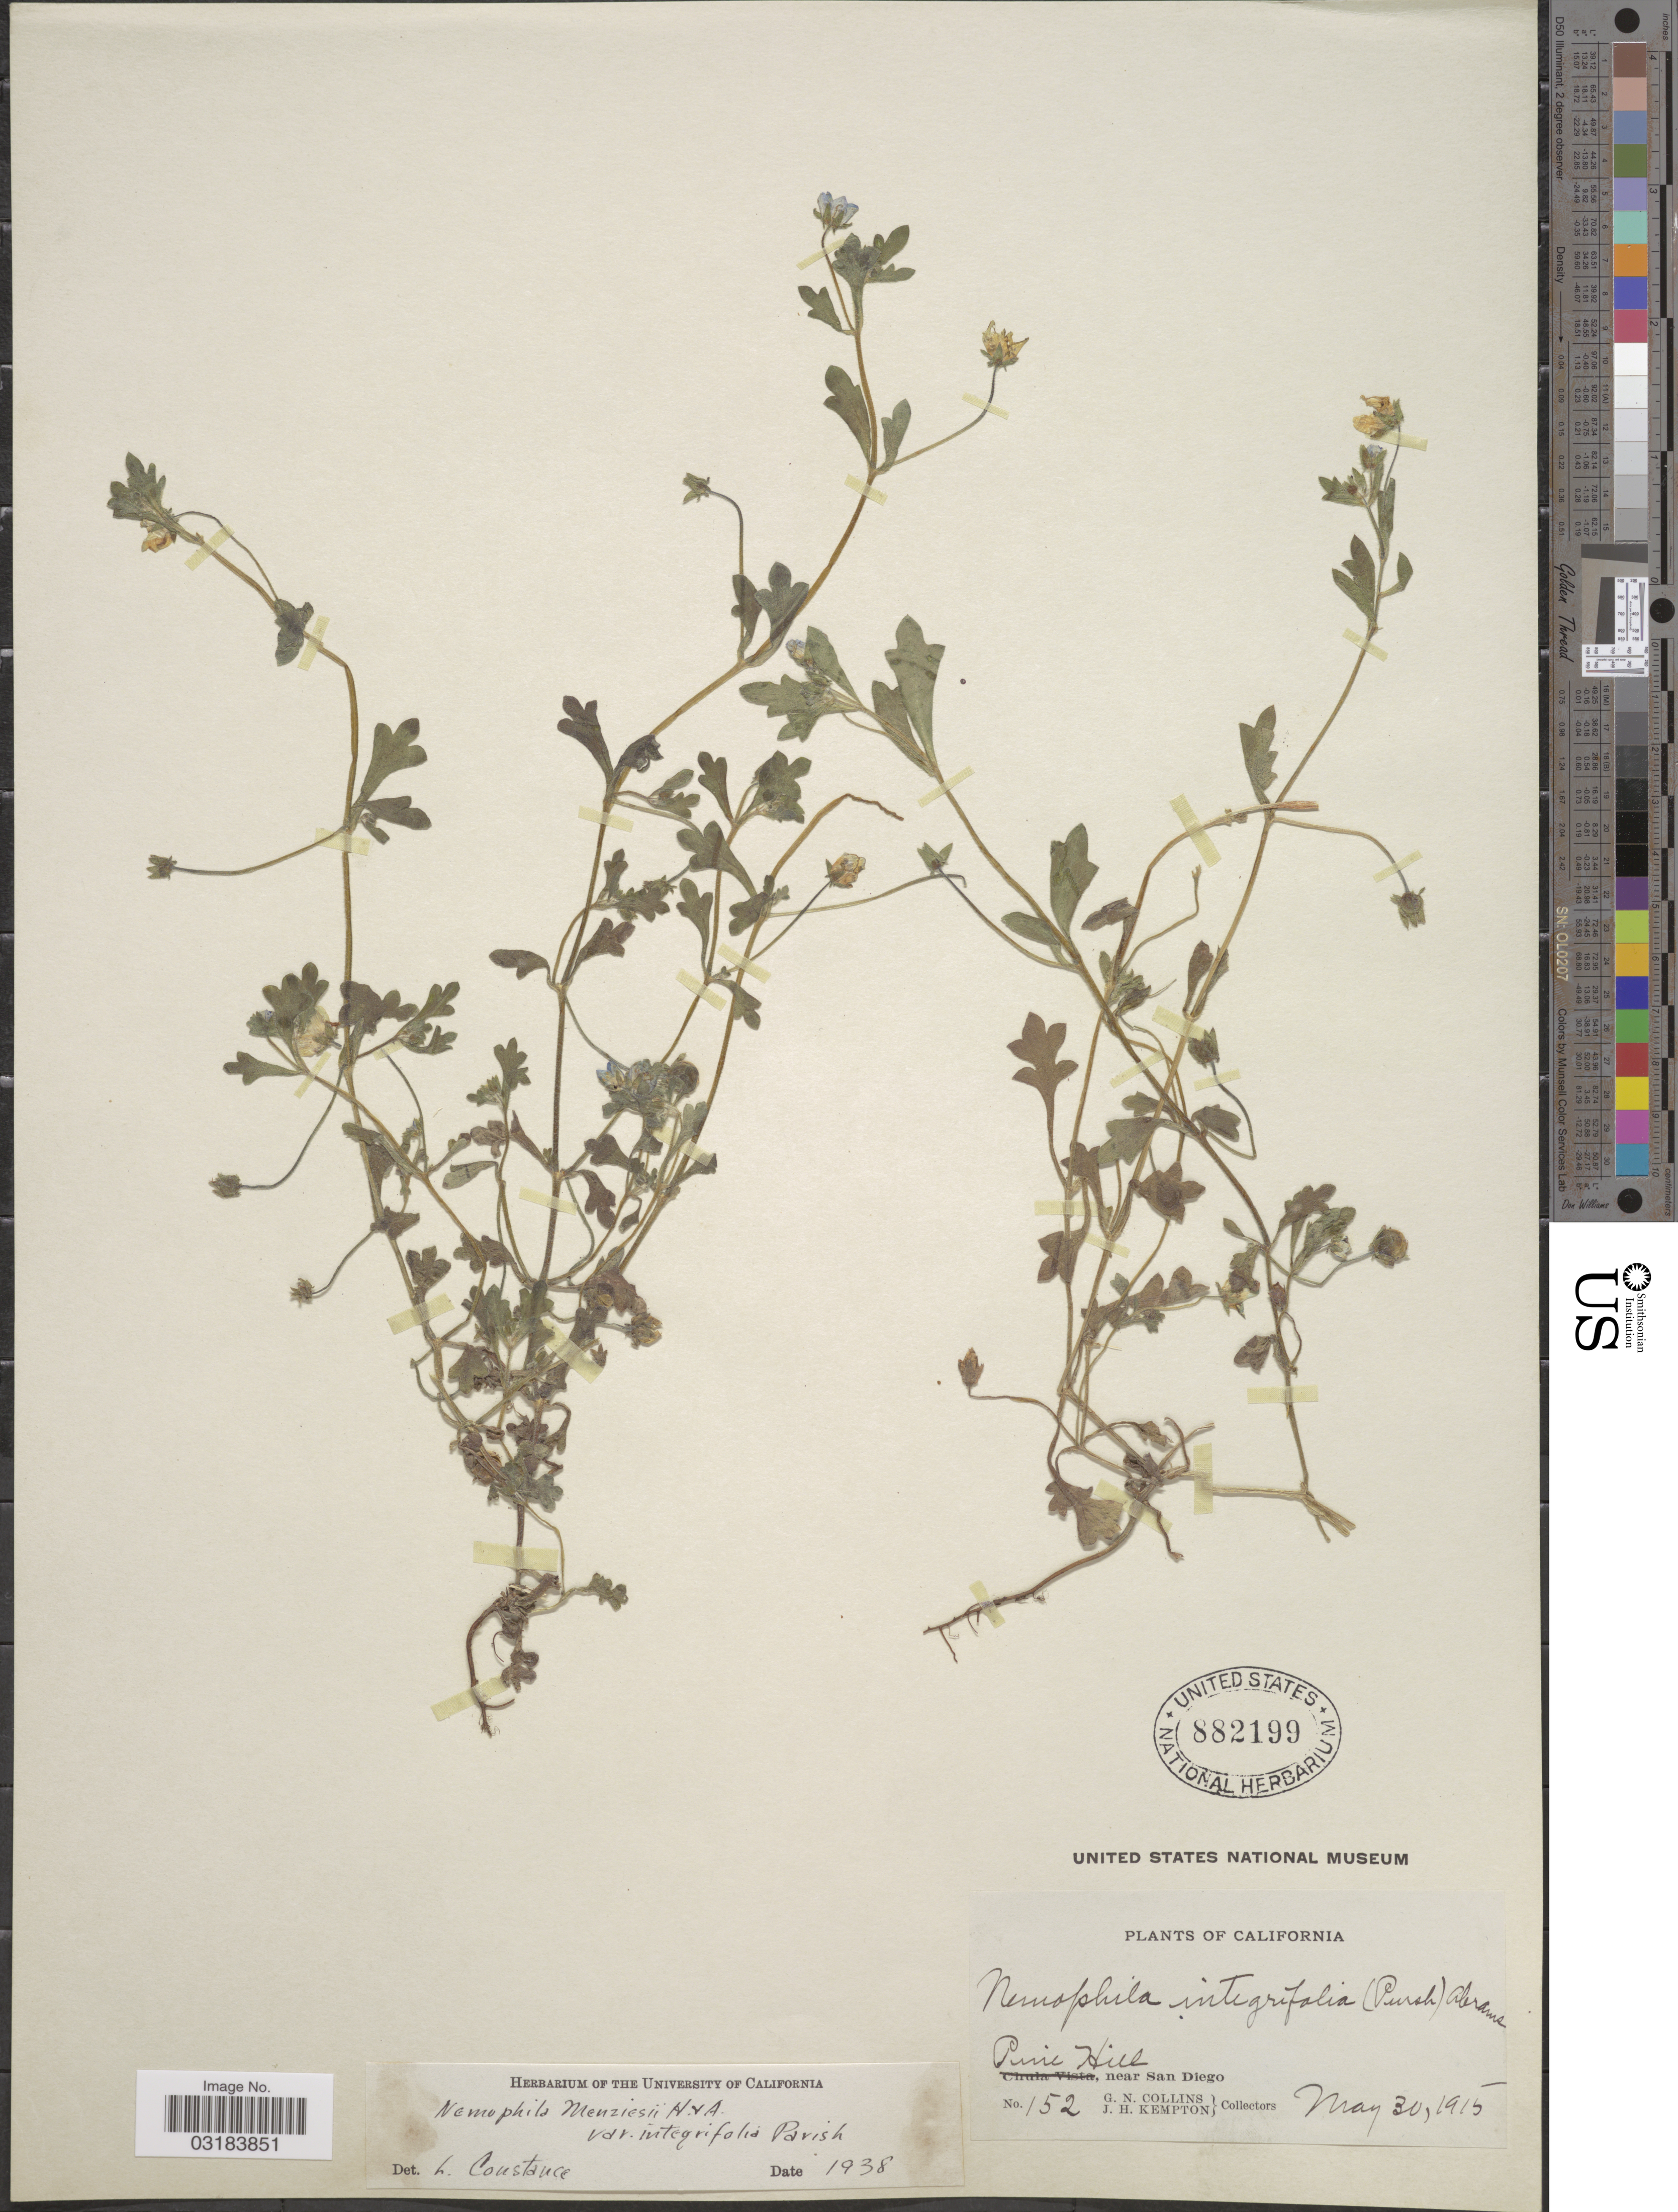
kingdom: Plantae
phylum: Tracheophyta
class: Magnoliopsida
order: Boraginales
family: Hydrophyllaceae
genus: Nemophila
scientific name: Nemophila menziesii var. integrifolia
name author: Hook. & Arn.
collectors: G. Collins & J. H. Kempton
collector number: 152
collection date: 1915-05-30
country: United States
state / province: California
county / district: San Diego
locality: Pine Hill, near San Diego.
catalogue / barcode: US 882199